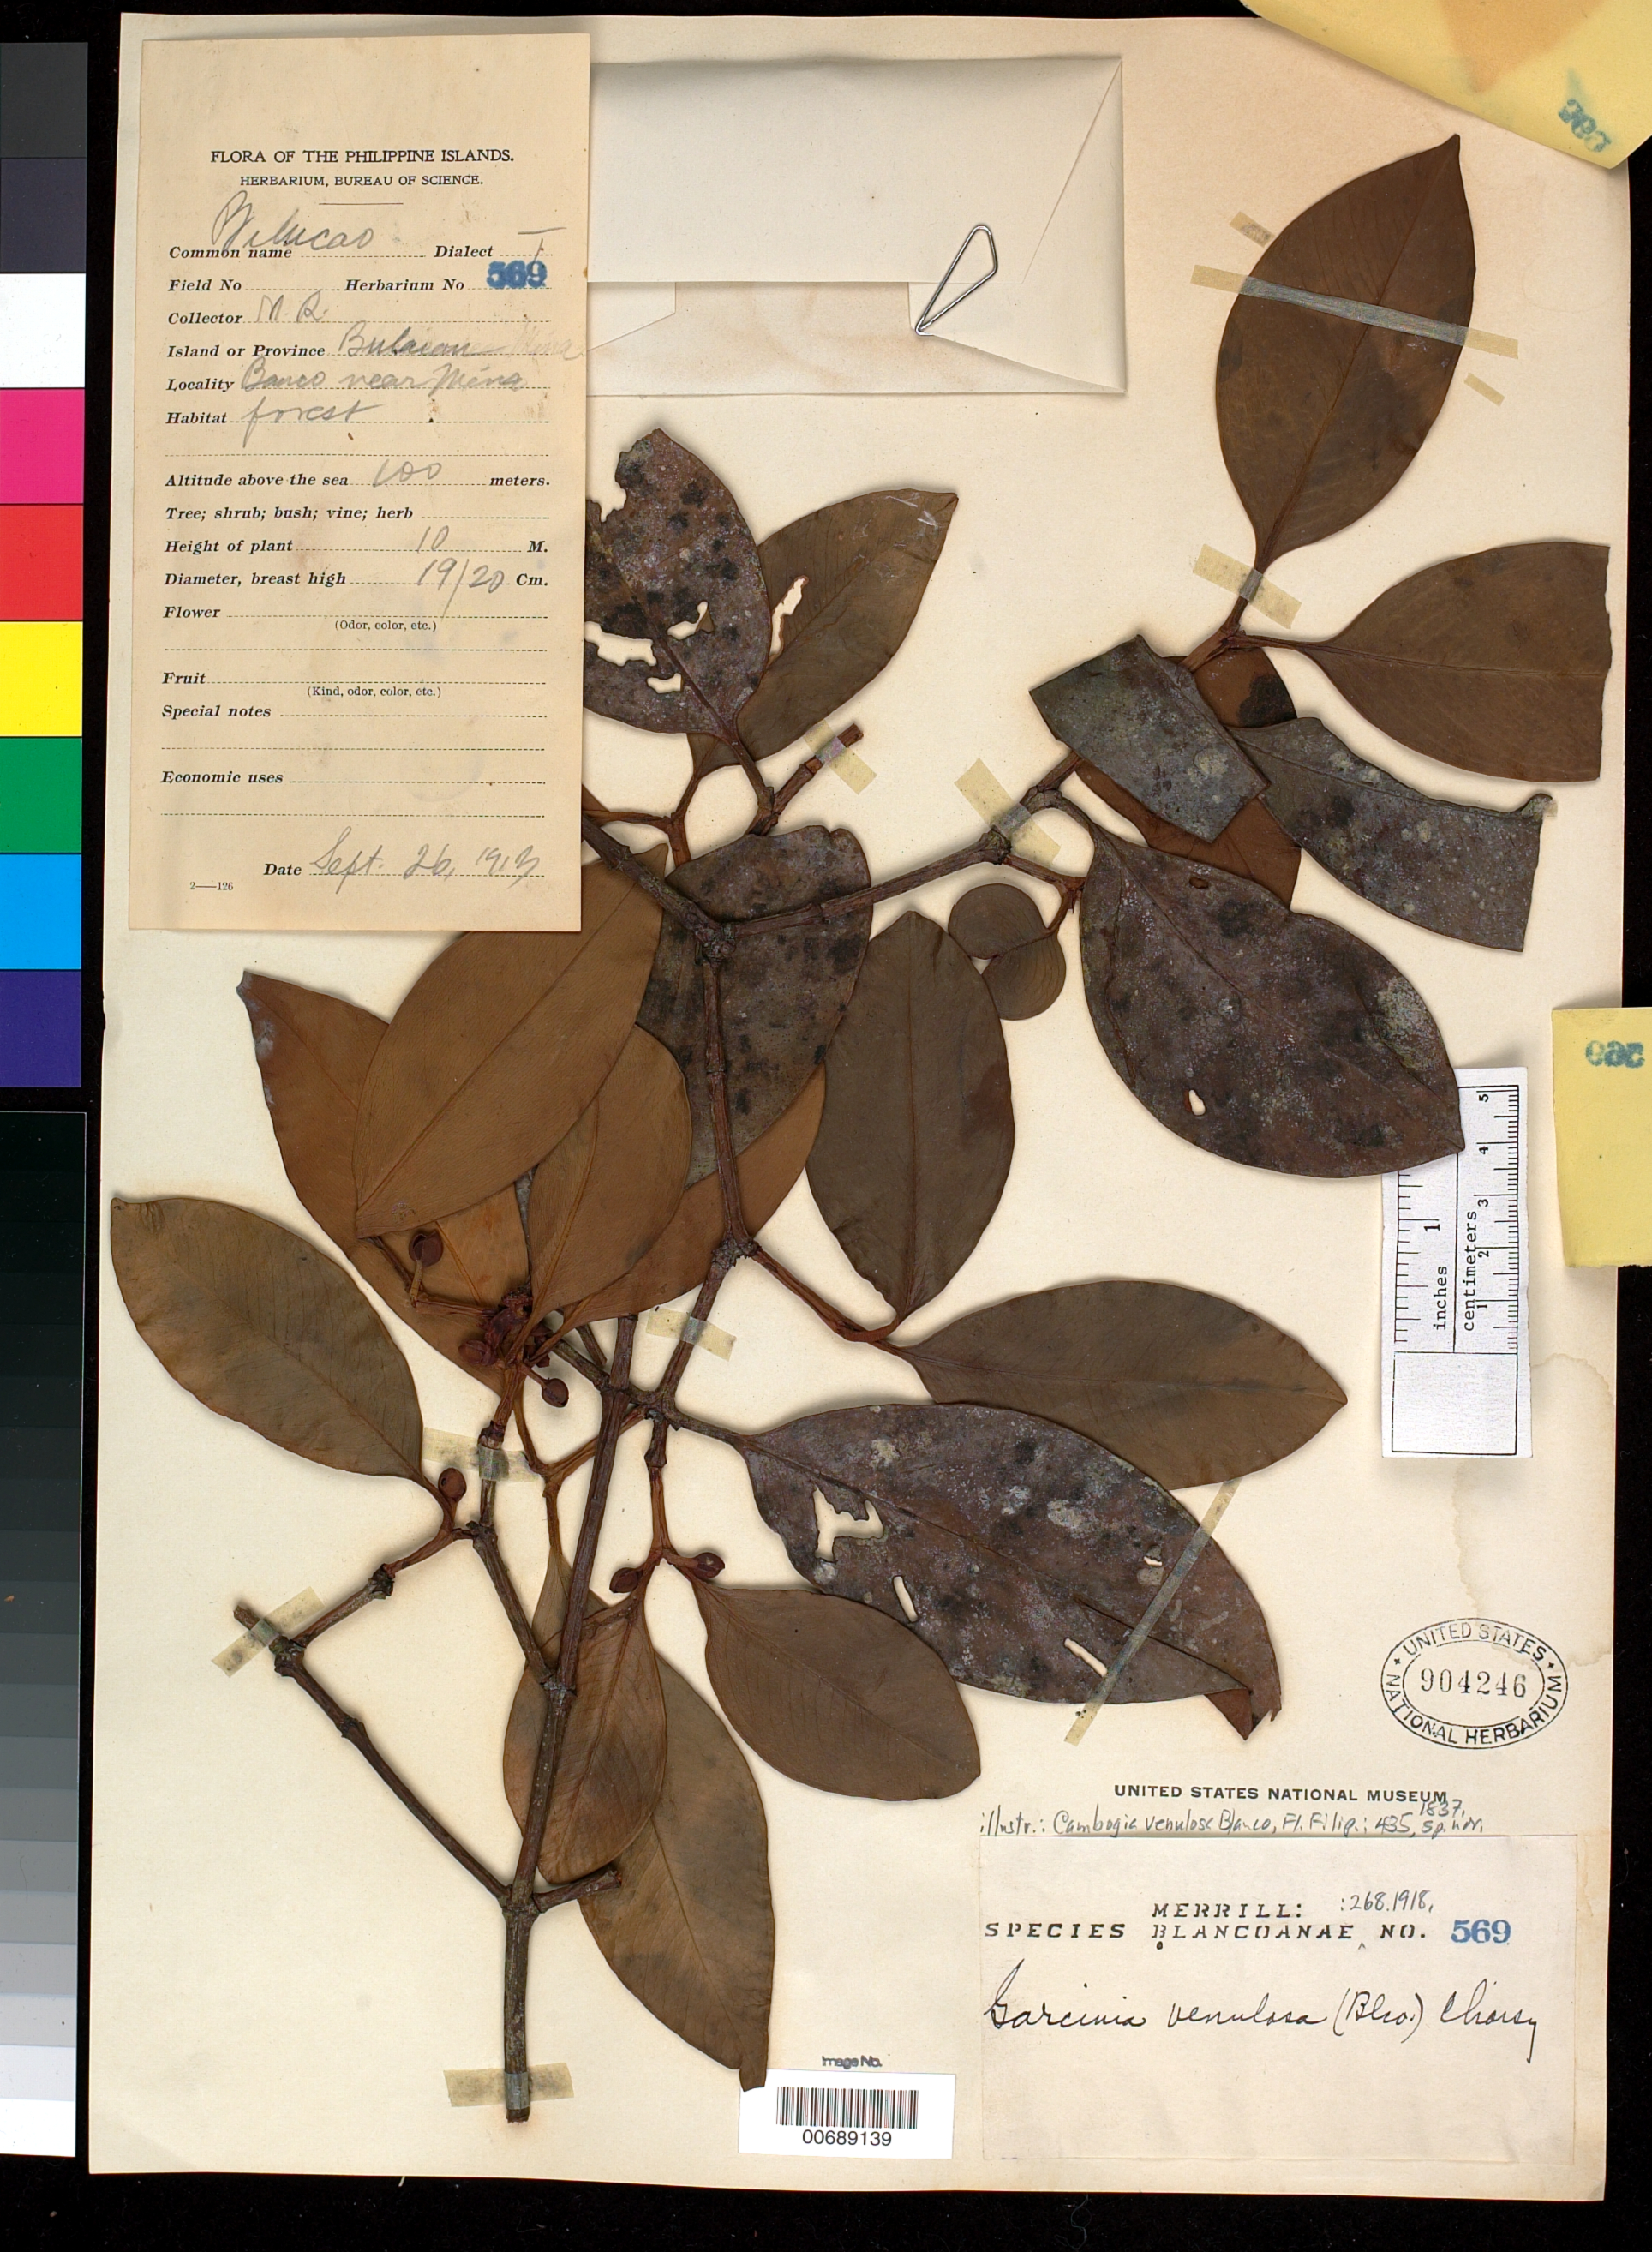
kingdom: Plantae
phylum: Tracheophyta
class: Magnoliopsida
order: Malpighiales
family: Clusiaceae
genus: Garcinia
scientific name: Garcinia venulosa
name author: (Blanco) Choisy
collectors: M. Ramos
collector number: Sp. Blancoan. 0569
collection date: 1913-09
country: Philippines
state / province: Central Luzon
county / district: Bulacan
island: Luzon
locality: Banco near Mina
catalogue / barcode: US 904246